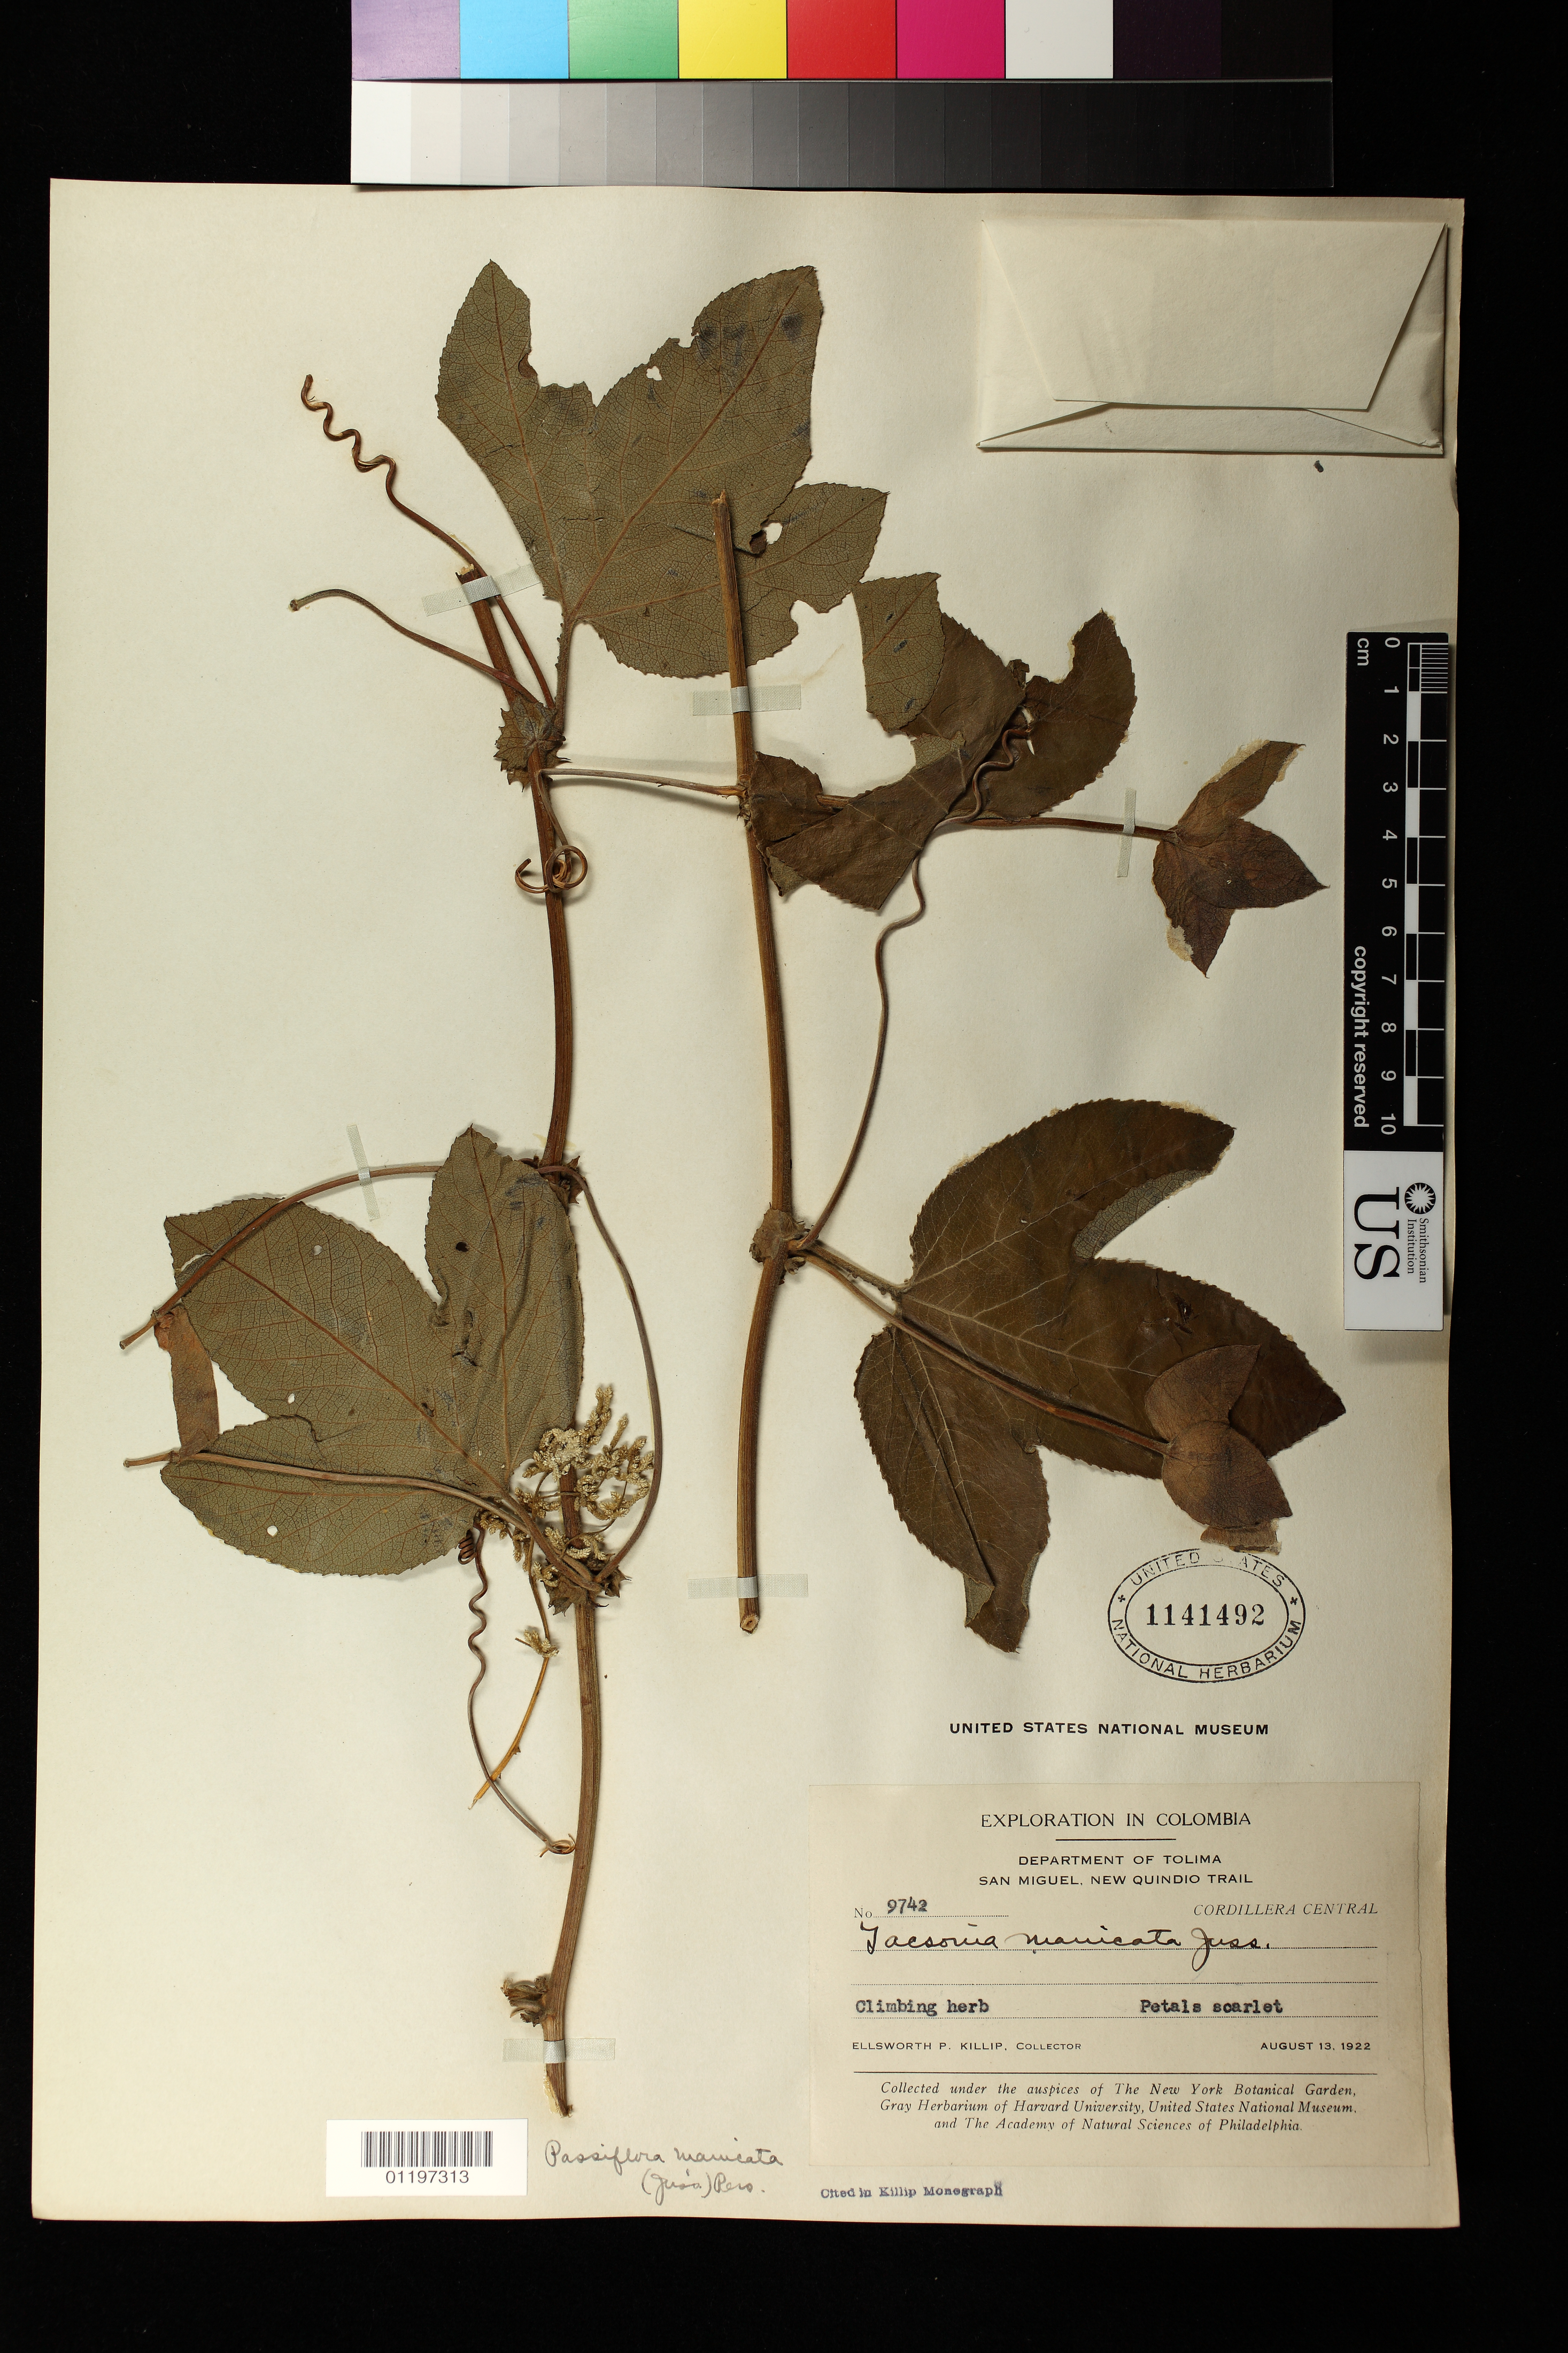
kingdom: Plantae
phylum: Tracheophyta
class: Magnoliopsida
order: Malpighiales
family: Passifloraceae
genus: Passiflora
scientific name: Passiflora manicata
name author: (Juss.) Pers.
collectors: E. P. Killip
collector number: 9742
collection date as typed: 13 Aug 1922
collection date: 1922-08-13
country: Colombia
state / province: Tolima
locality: San Miguel, new Quindo Trail, Cordillera Central.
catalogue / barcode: US 1141492